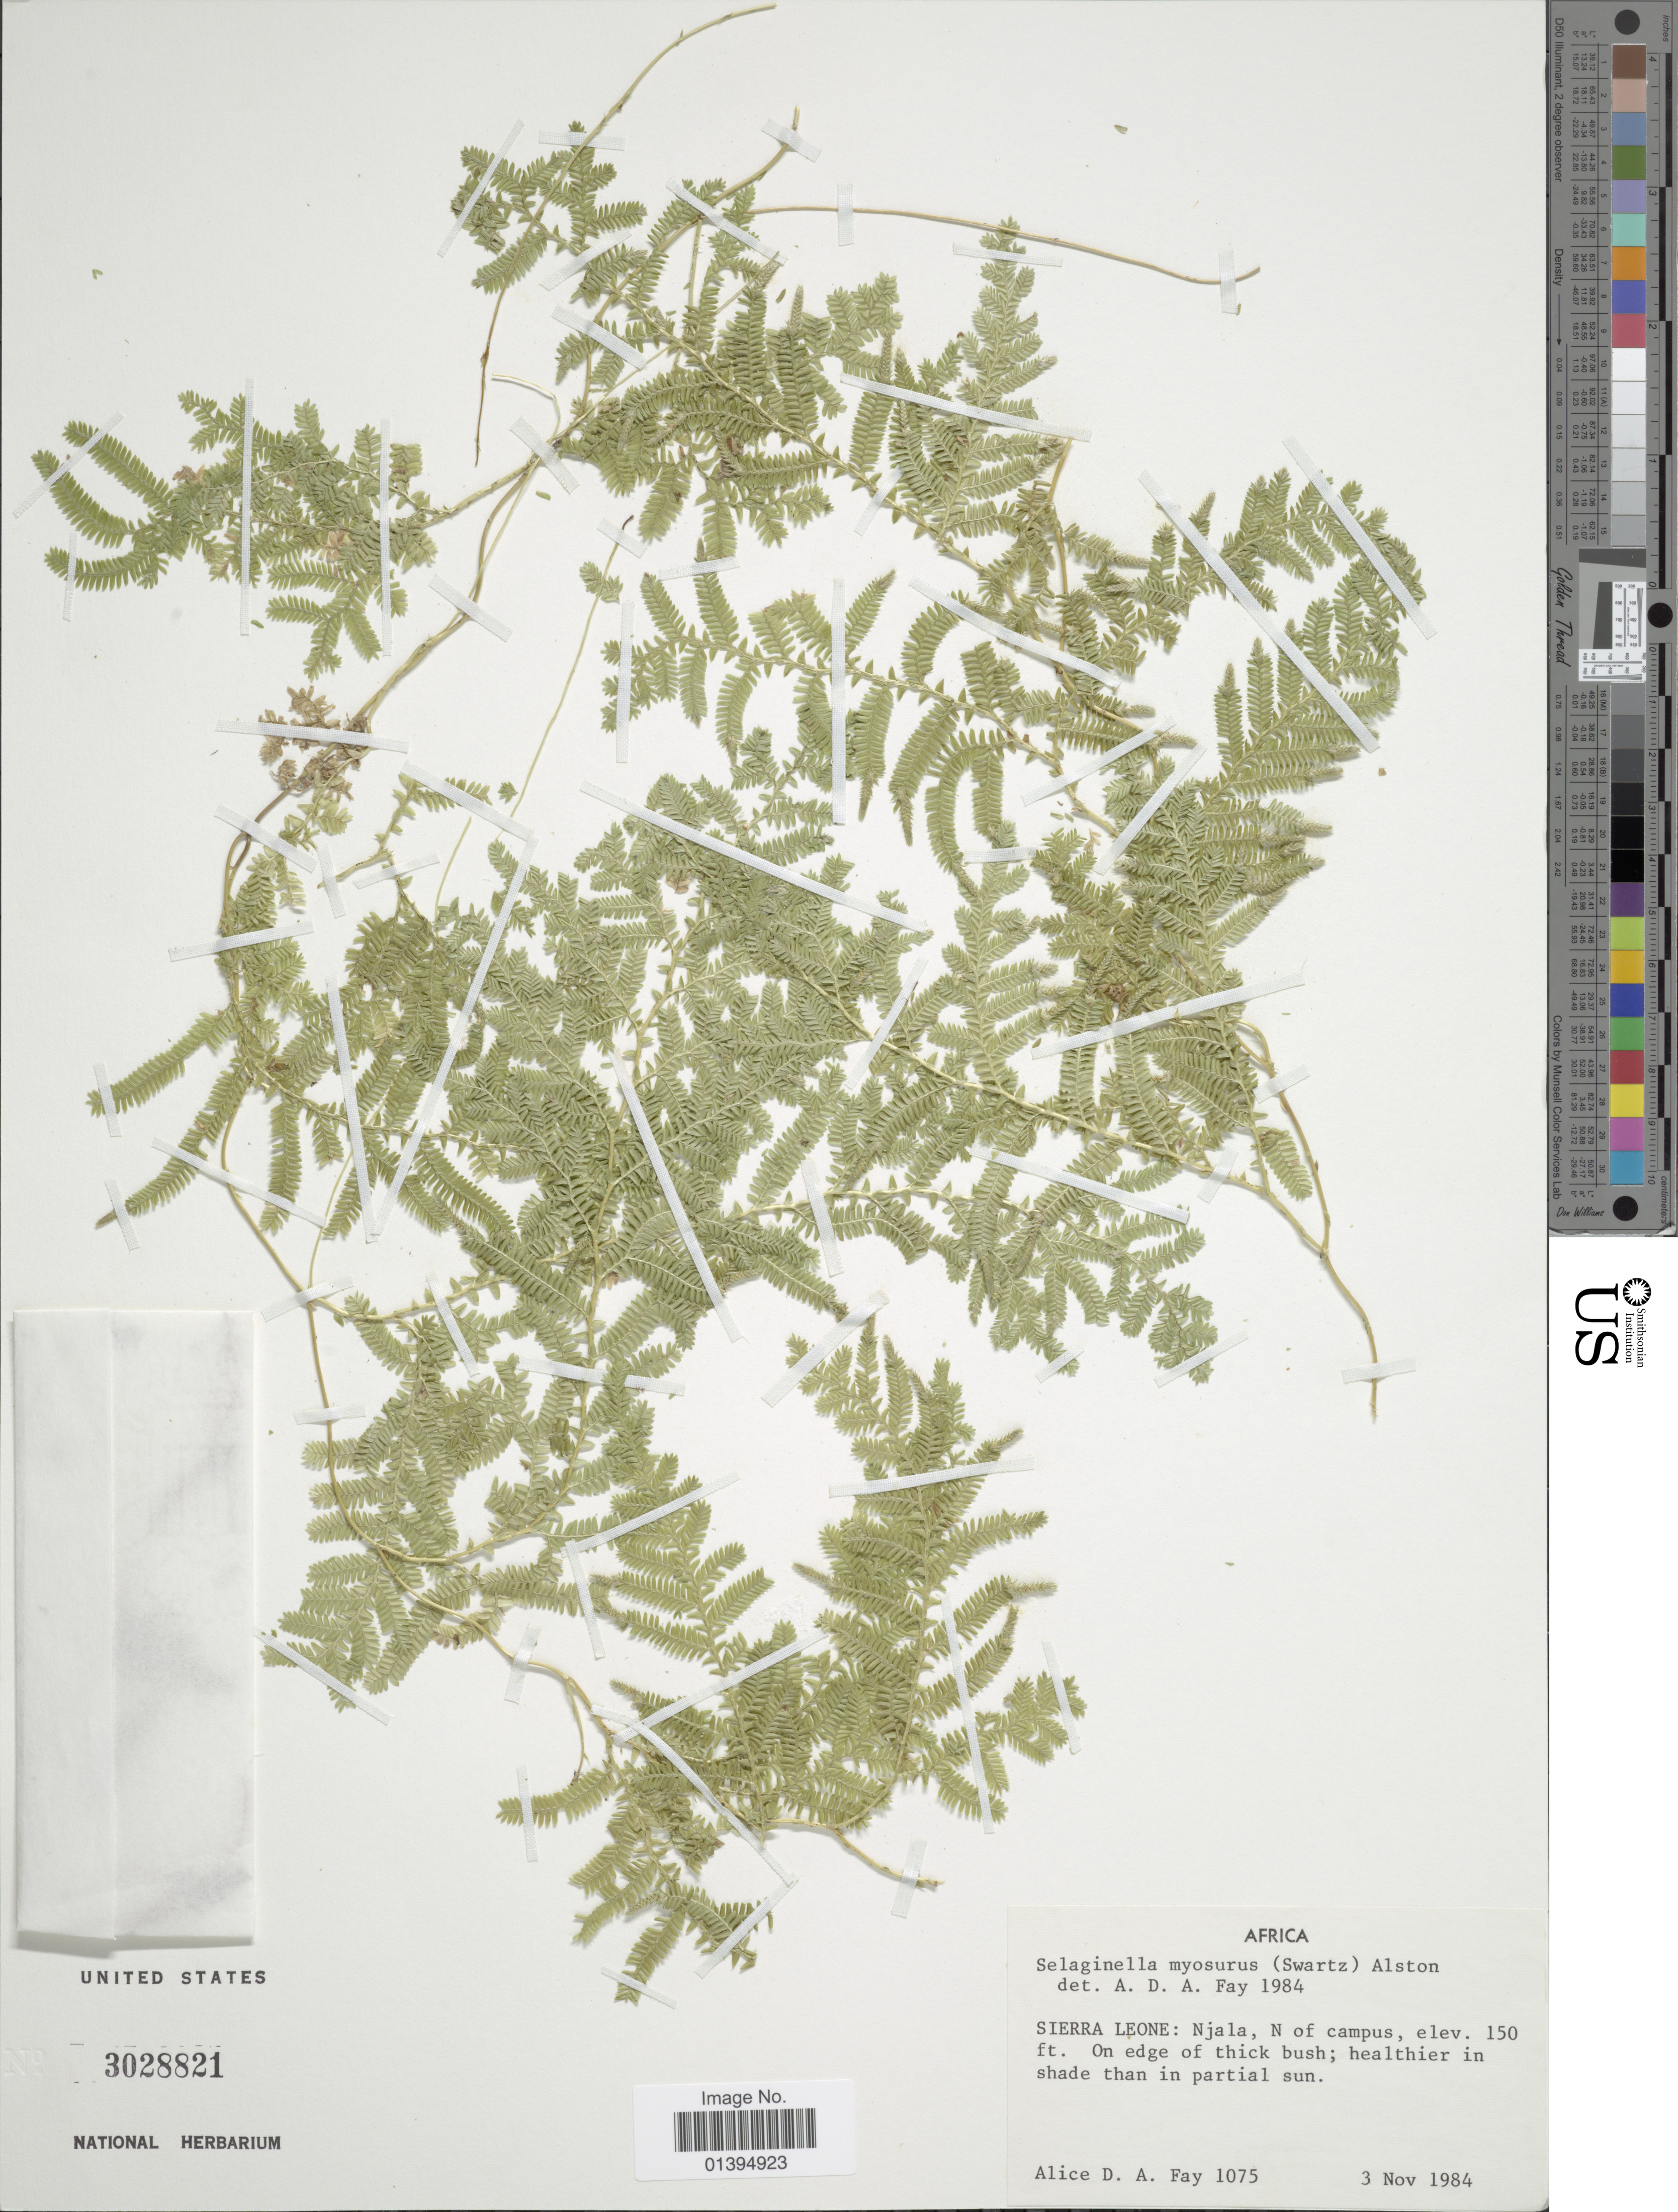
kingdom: Plantae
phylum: Tracheophyta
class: Lycopodiopsida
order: Selaginellales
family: Selaginellaceae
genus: Selaginella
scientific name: Selaginella myosurus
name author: (Sw.) Alston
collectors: A. Fay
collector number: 1075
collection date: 1984-11-03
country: Sierra Leone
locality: Njala, N of campus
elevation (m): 46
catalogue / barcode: US 3028821